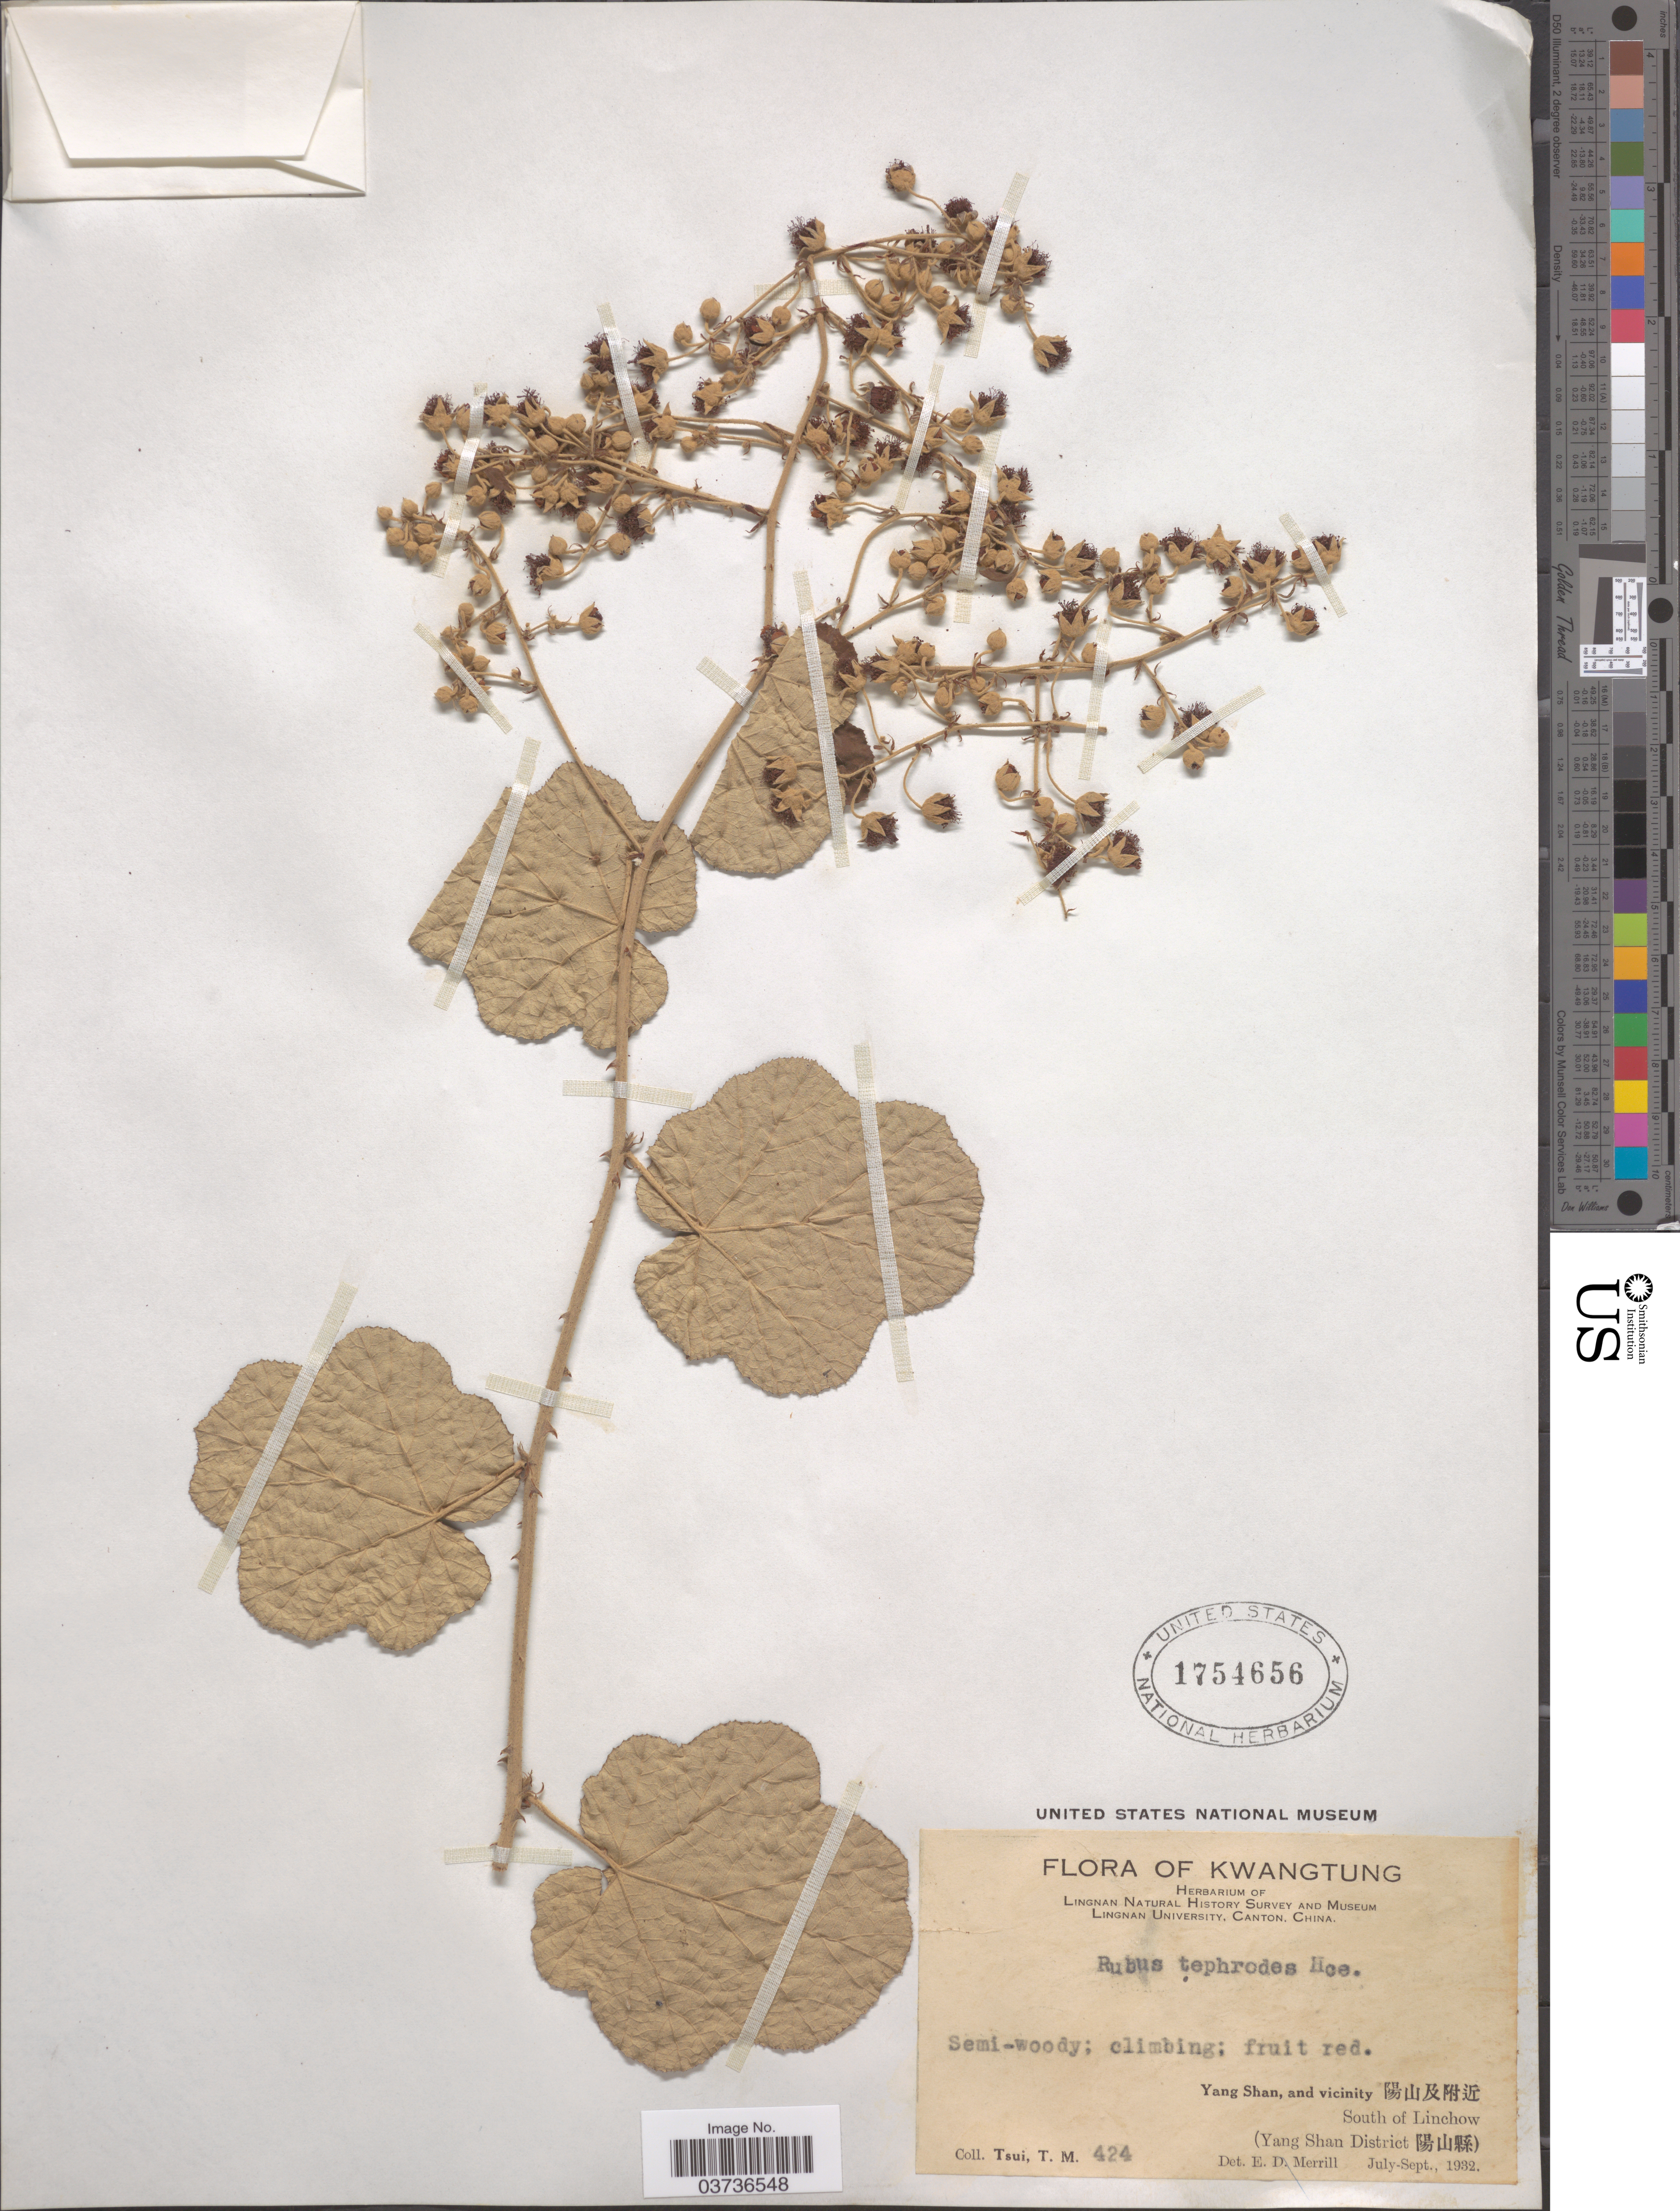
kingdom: Plantae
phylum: Tracheophyta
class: Magnoliopsida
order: Rosales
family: Rosaceae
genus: Rubus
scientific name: Rubus tephrodes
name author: Hance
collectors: T. Tsui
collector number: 424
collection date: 1932-07/1932-09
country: China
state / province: Guangdong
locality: Kwangtung. Yang Shan, and vicinity X. South of Linchow. (Yang Shan District X).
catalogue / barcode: US 1754656